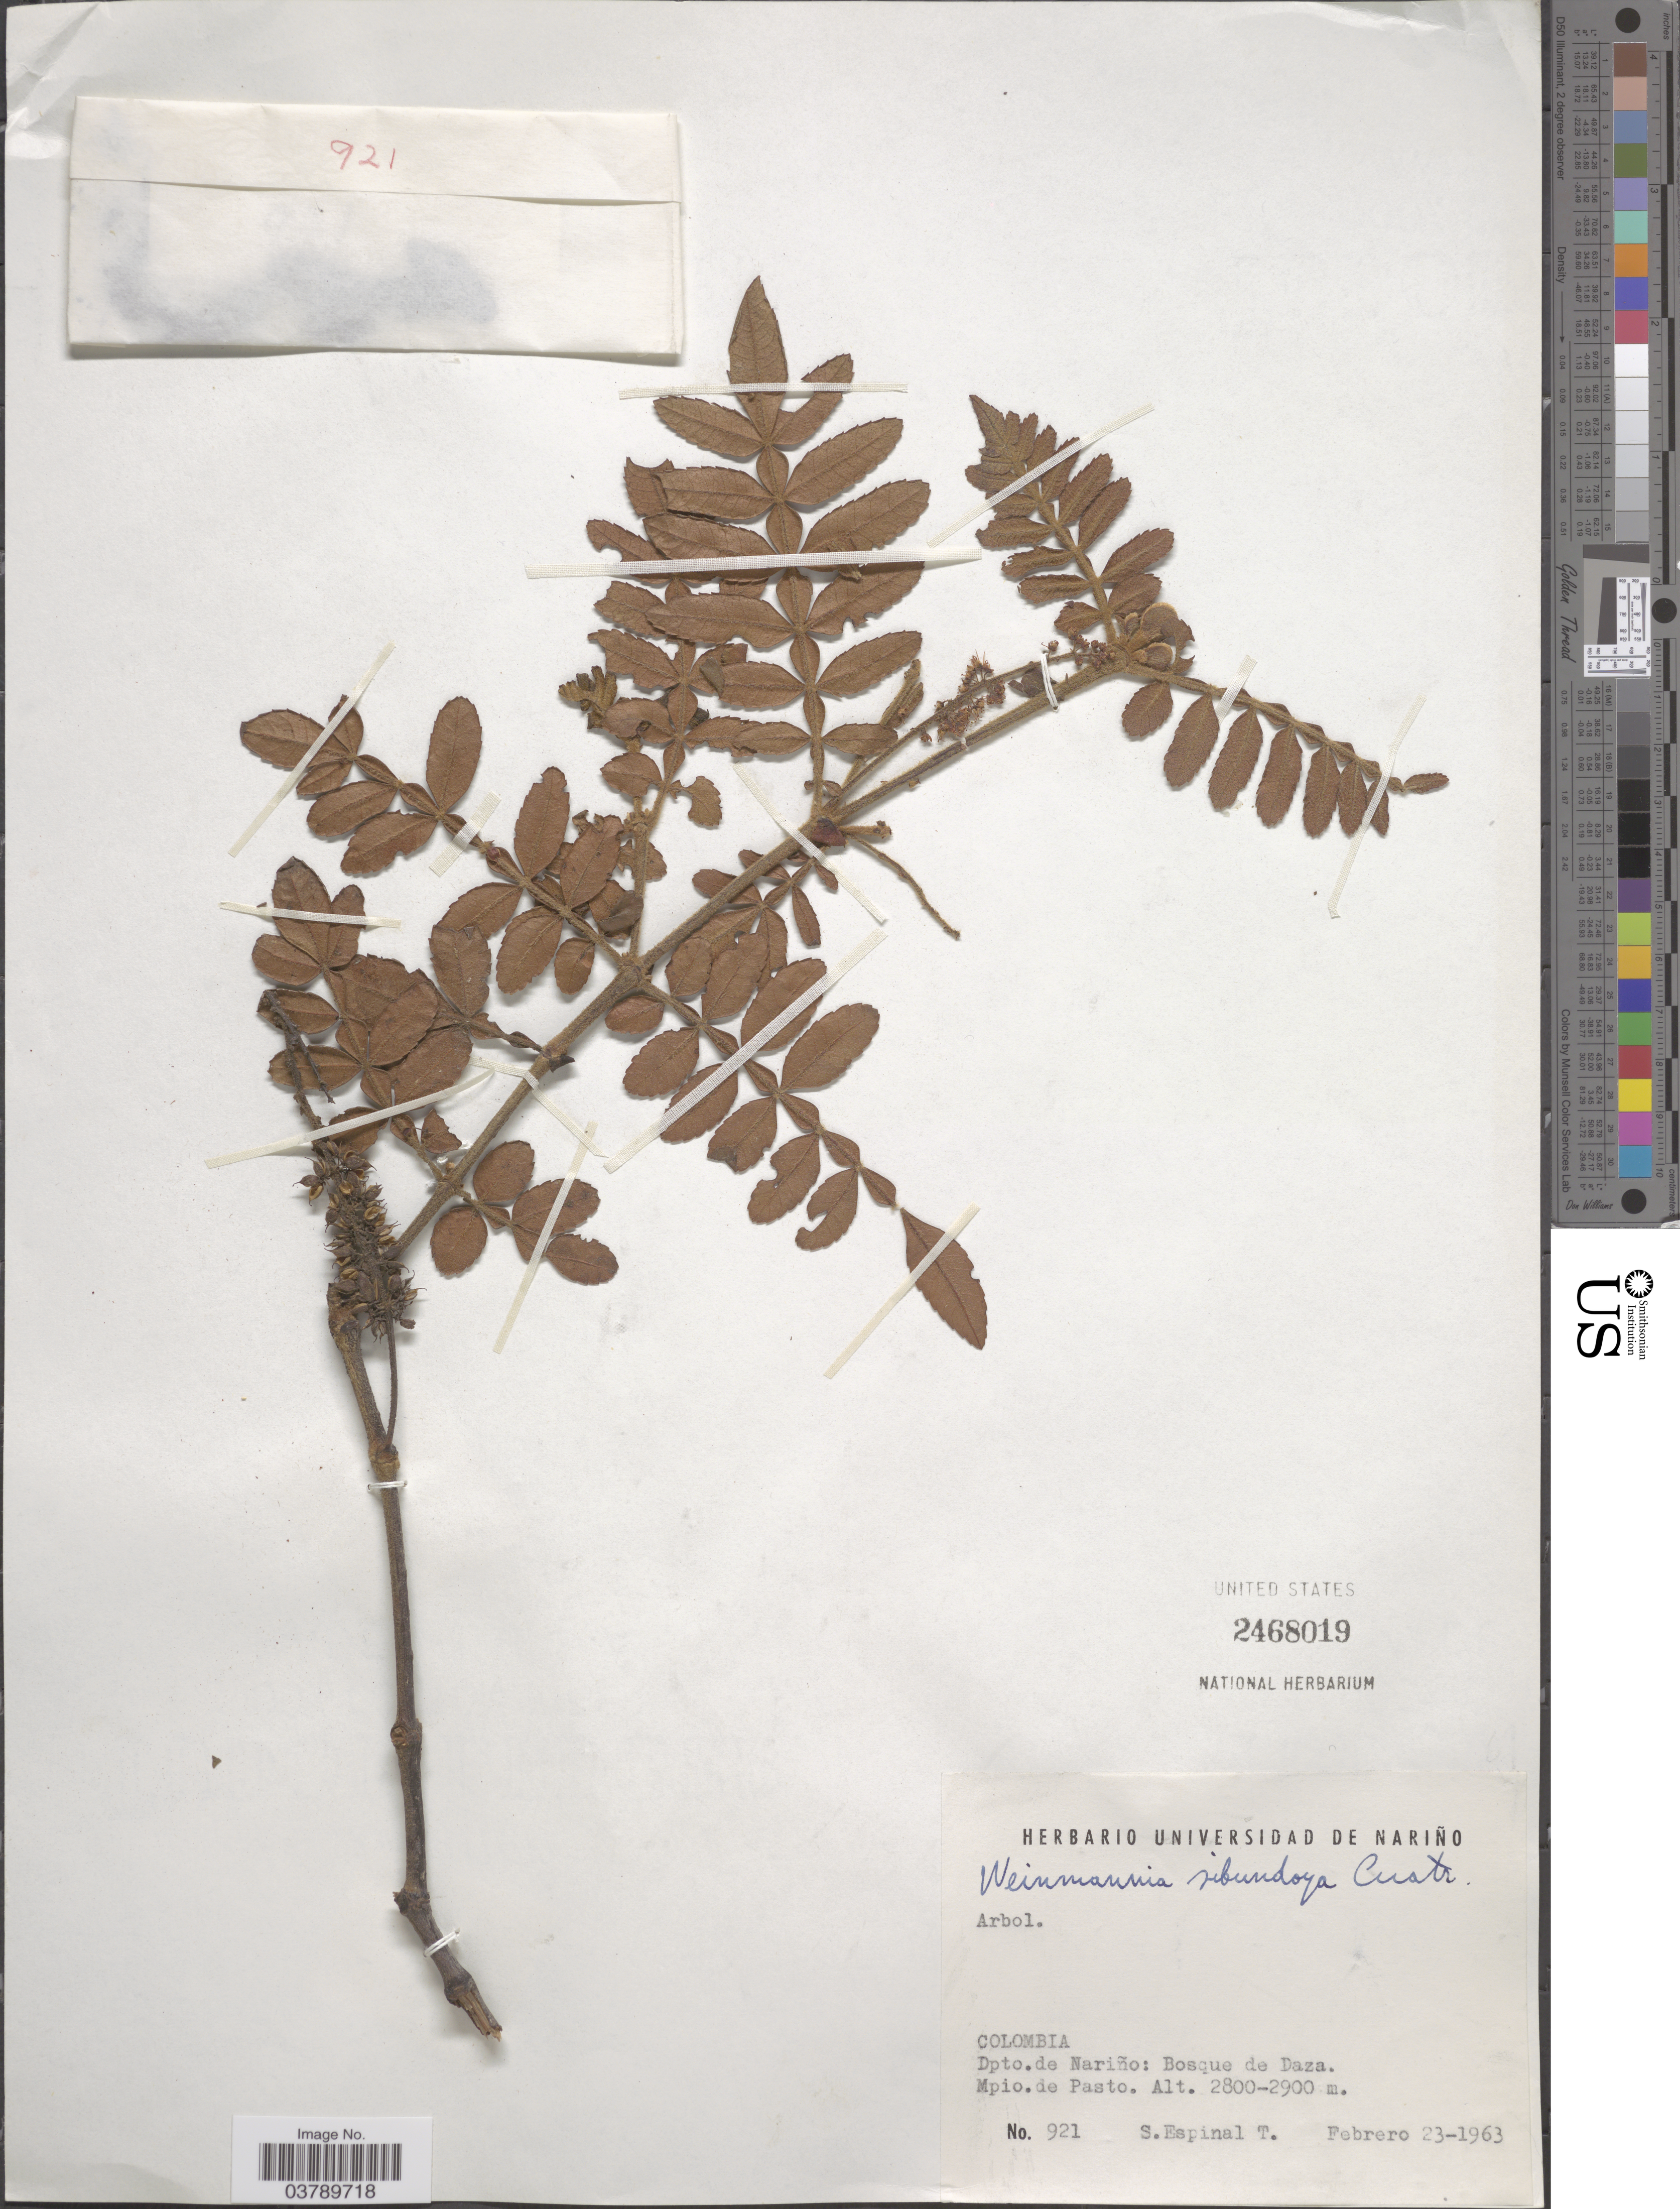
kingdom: Plantae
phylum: Tracheophyta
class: Magnoliopsida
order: Oxalidales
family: Cunoniaceae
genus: Weinmannia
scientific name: Weinmannia sibundoya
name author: Cuatrec.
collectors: S. Espinal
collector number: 921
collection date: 1963-02-23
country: Colombia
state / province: Nariño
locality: Dpto. de Nariño: Bosque de Daza. Mpio. de Pasto.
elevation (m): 2800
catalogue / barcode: US 2468019